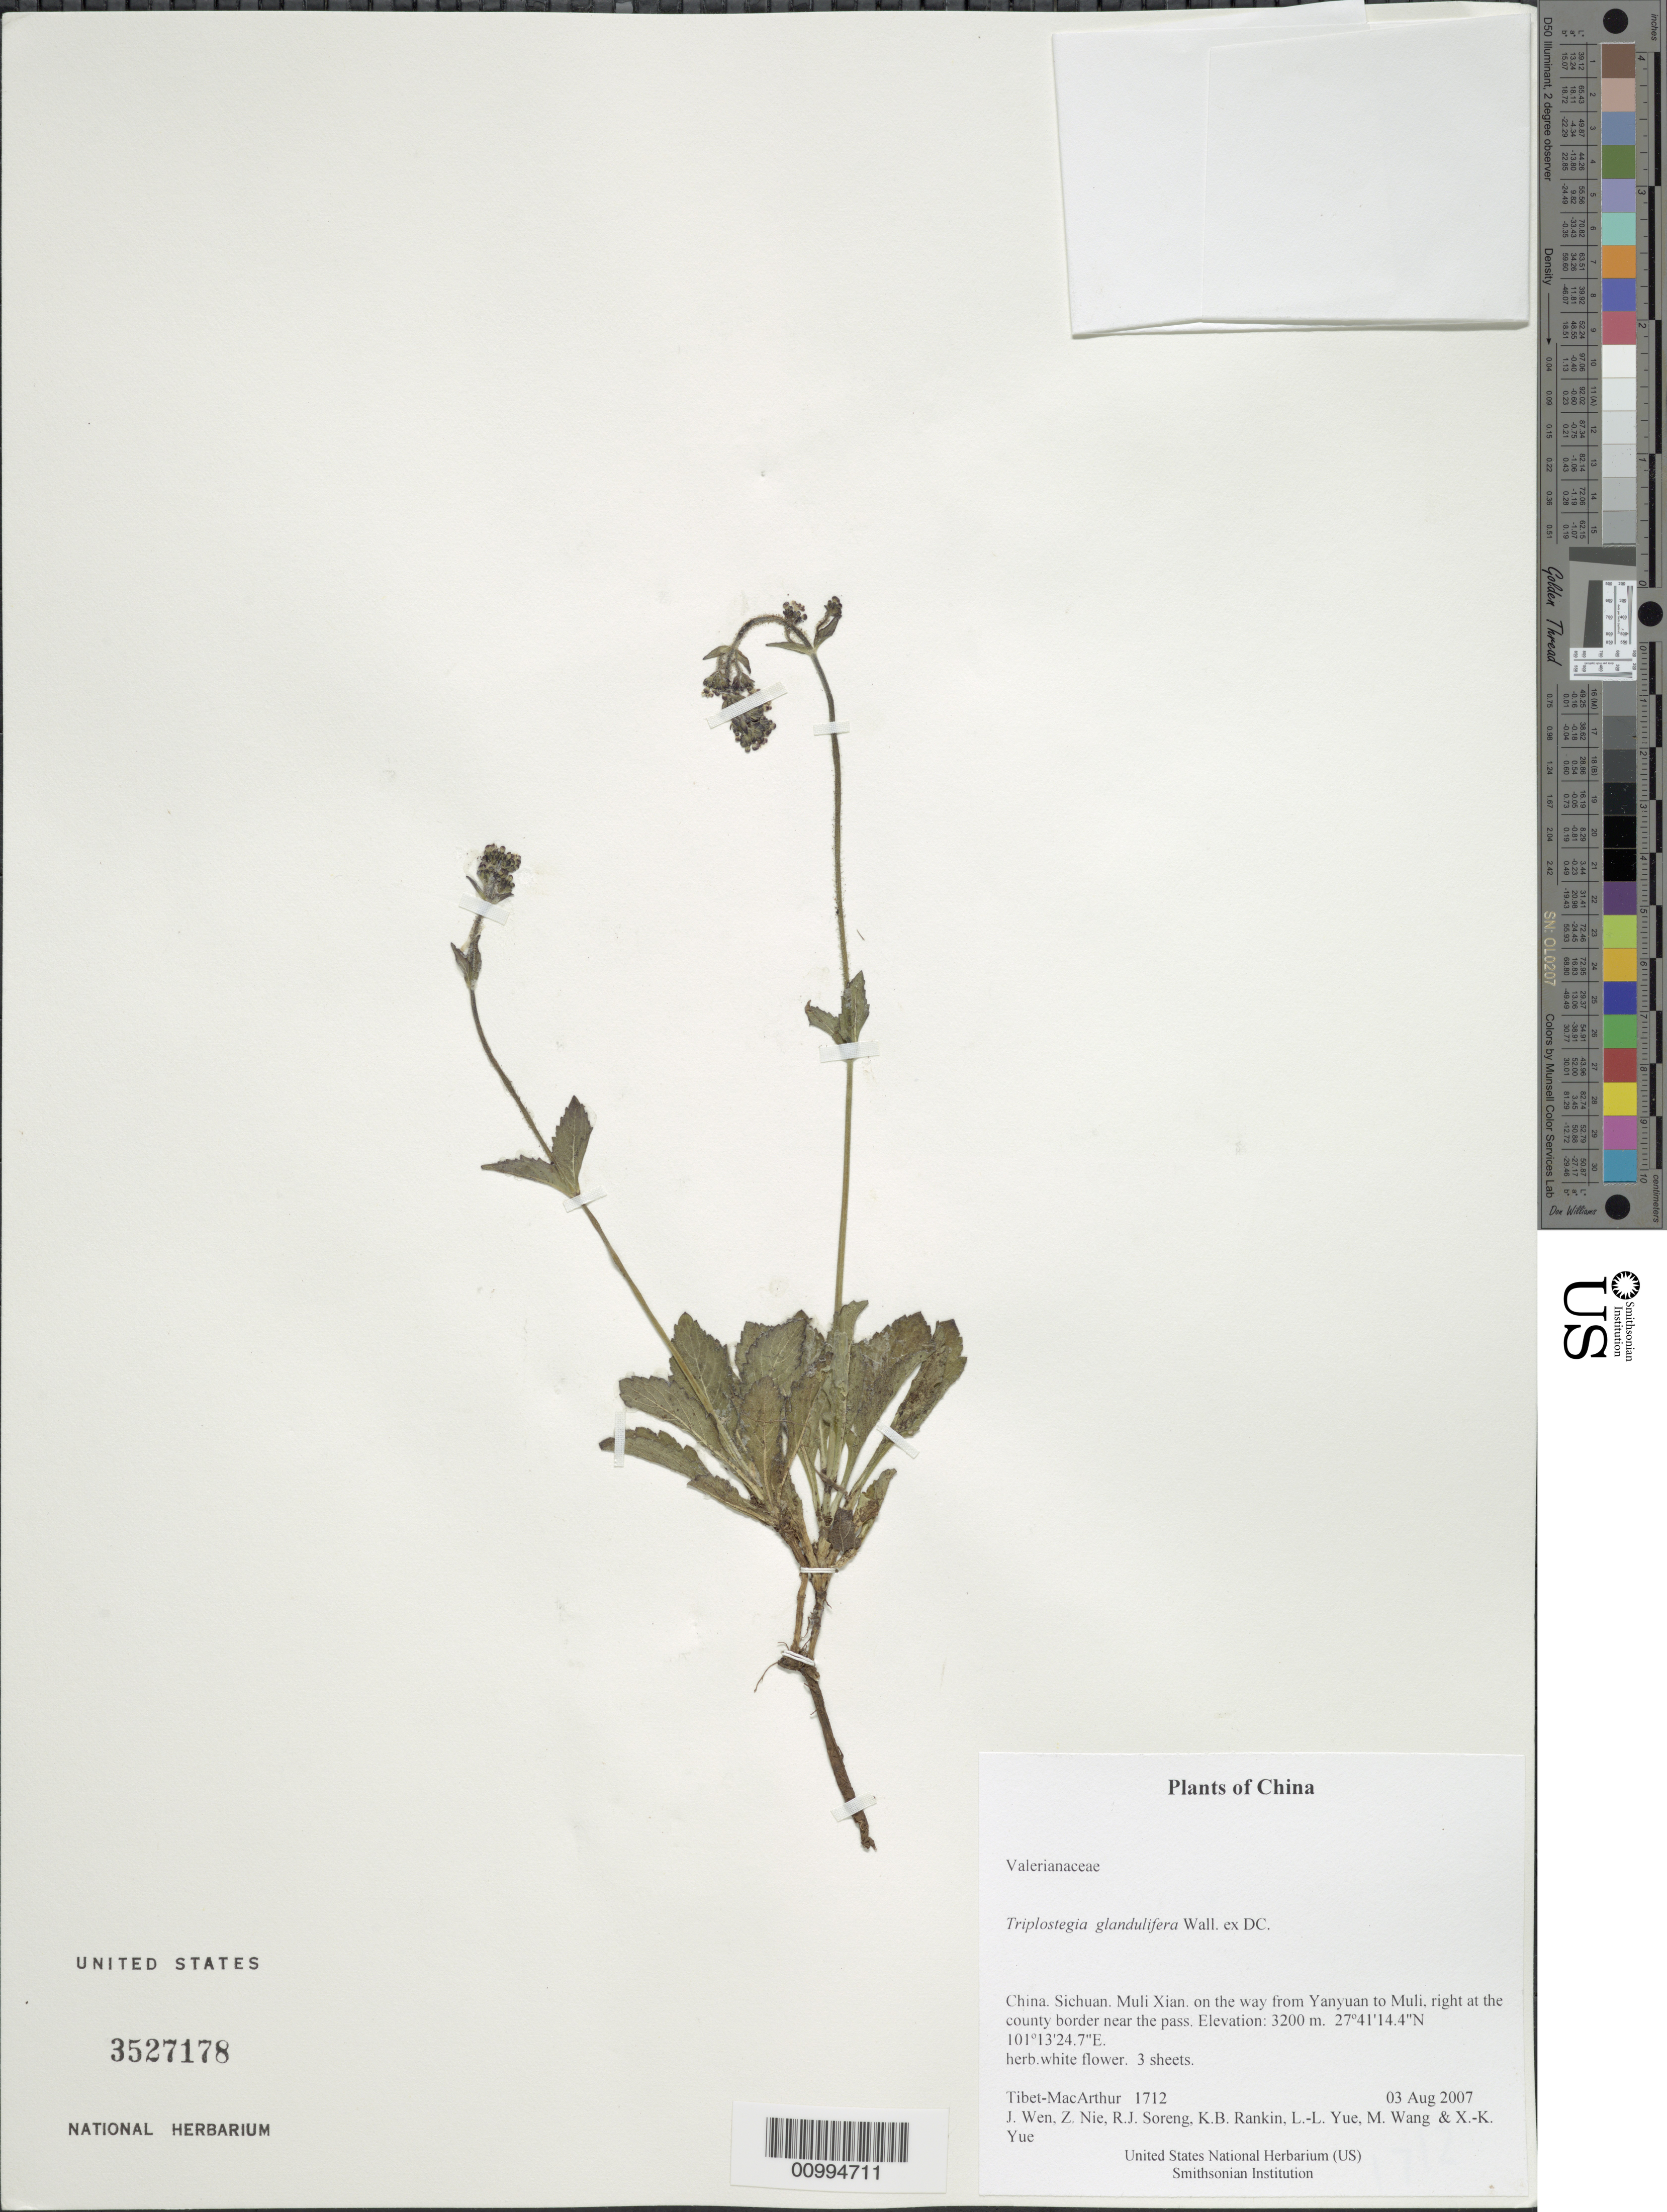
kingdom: Plantae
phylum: Tracheophyta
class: Magnoliopsida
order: Dipsacales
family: Caprifoliaceae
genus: Triplostegia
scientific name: Triplostegia glandulifera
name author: Wall. ex DC.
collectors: Tibet-MacArthur, J. Wen, Z. Nie, R. J. Soreng, K. Rankin, L. Yue, M. Wang & X. Yue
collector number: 1712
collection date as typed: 03 Aug 2007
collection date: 2007-08-03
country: China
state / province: Sichuan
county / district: Muli Xian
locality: on the way from Yanyuan to Muli, right at the county border near the pass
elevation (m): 3200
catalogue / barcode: US 3527178